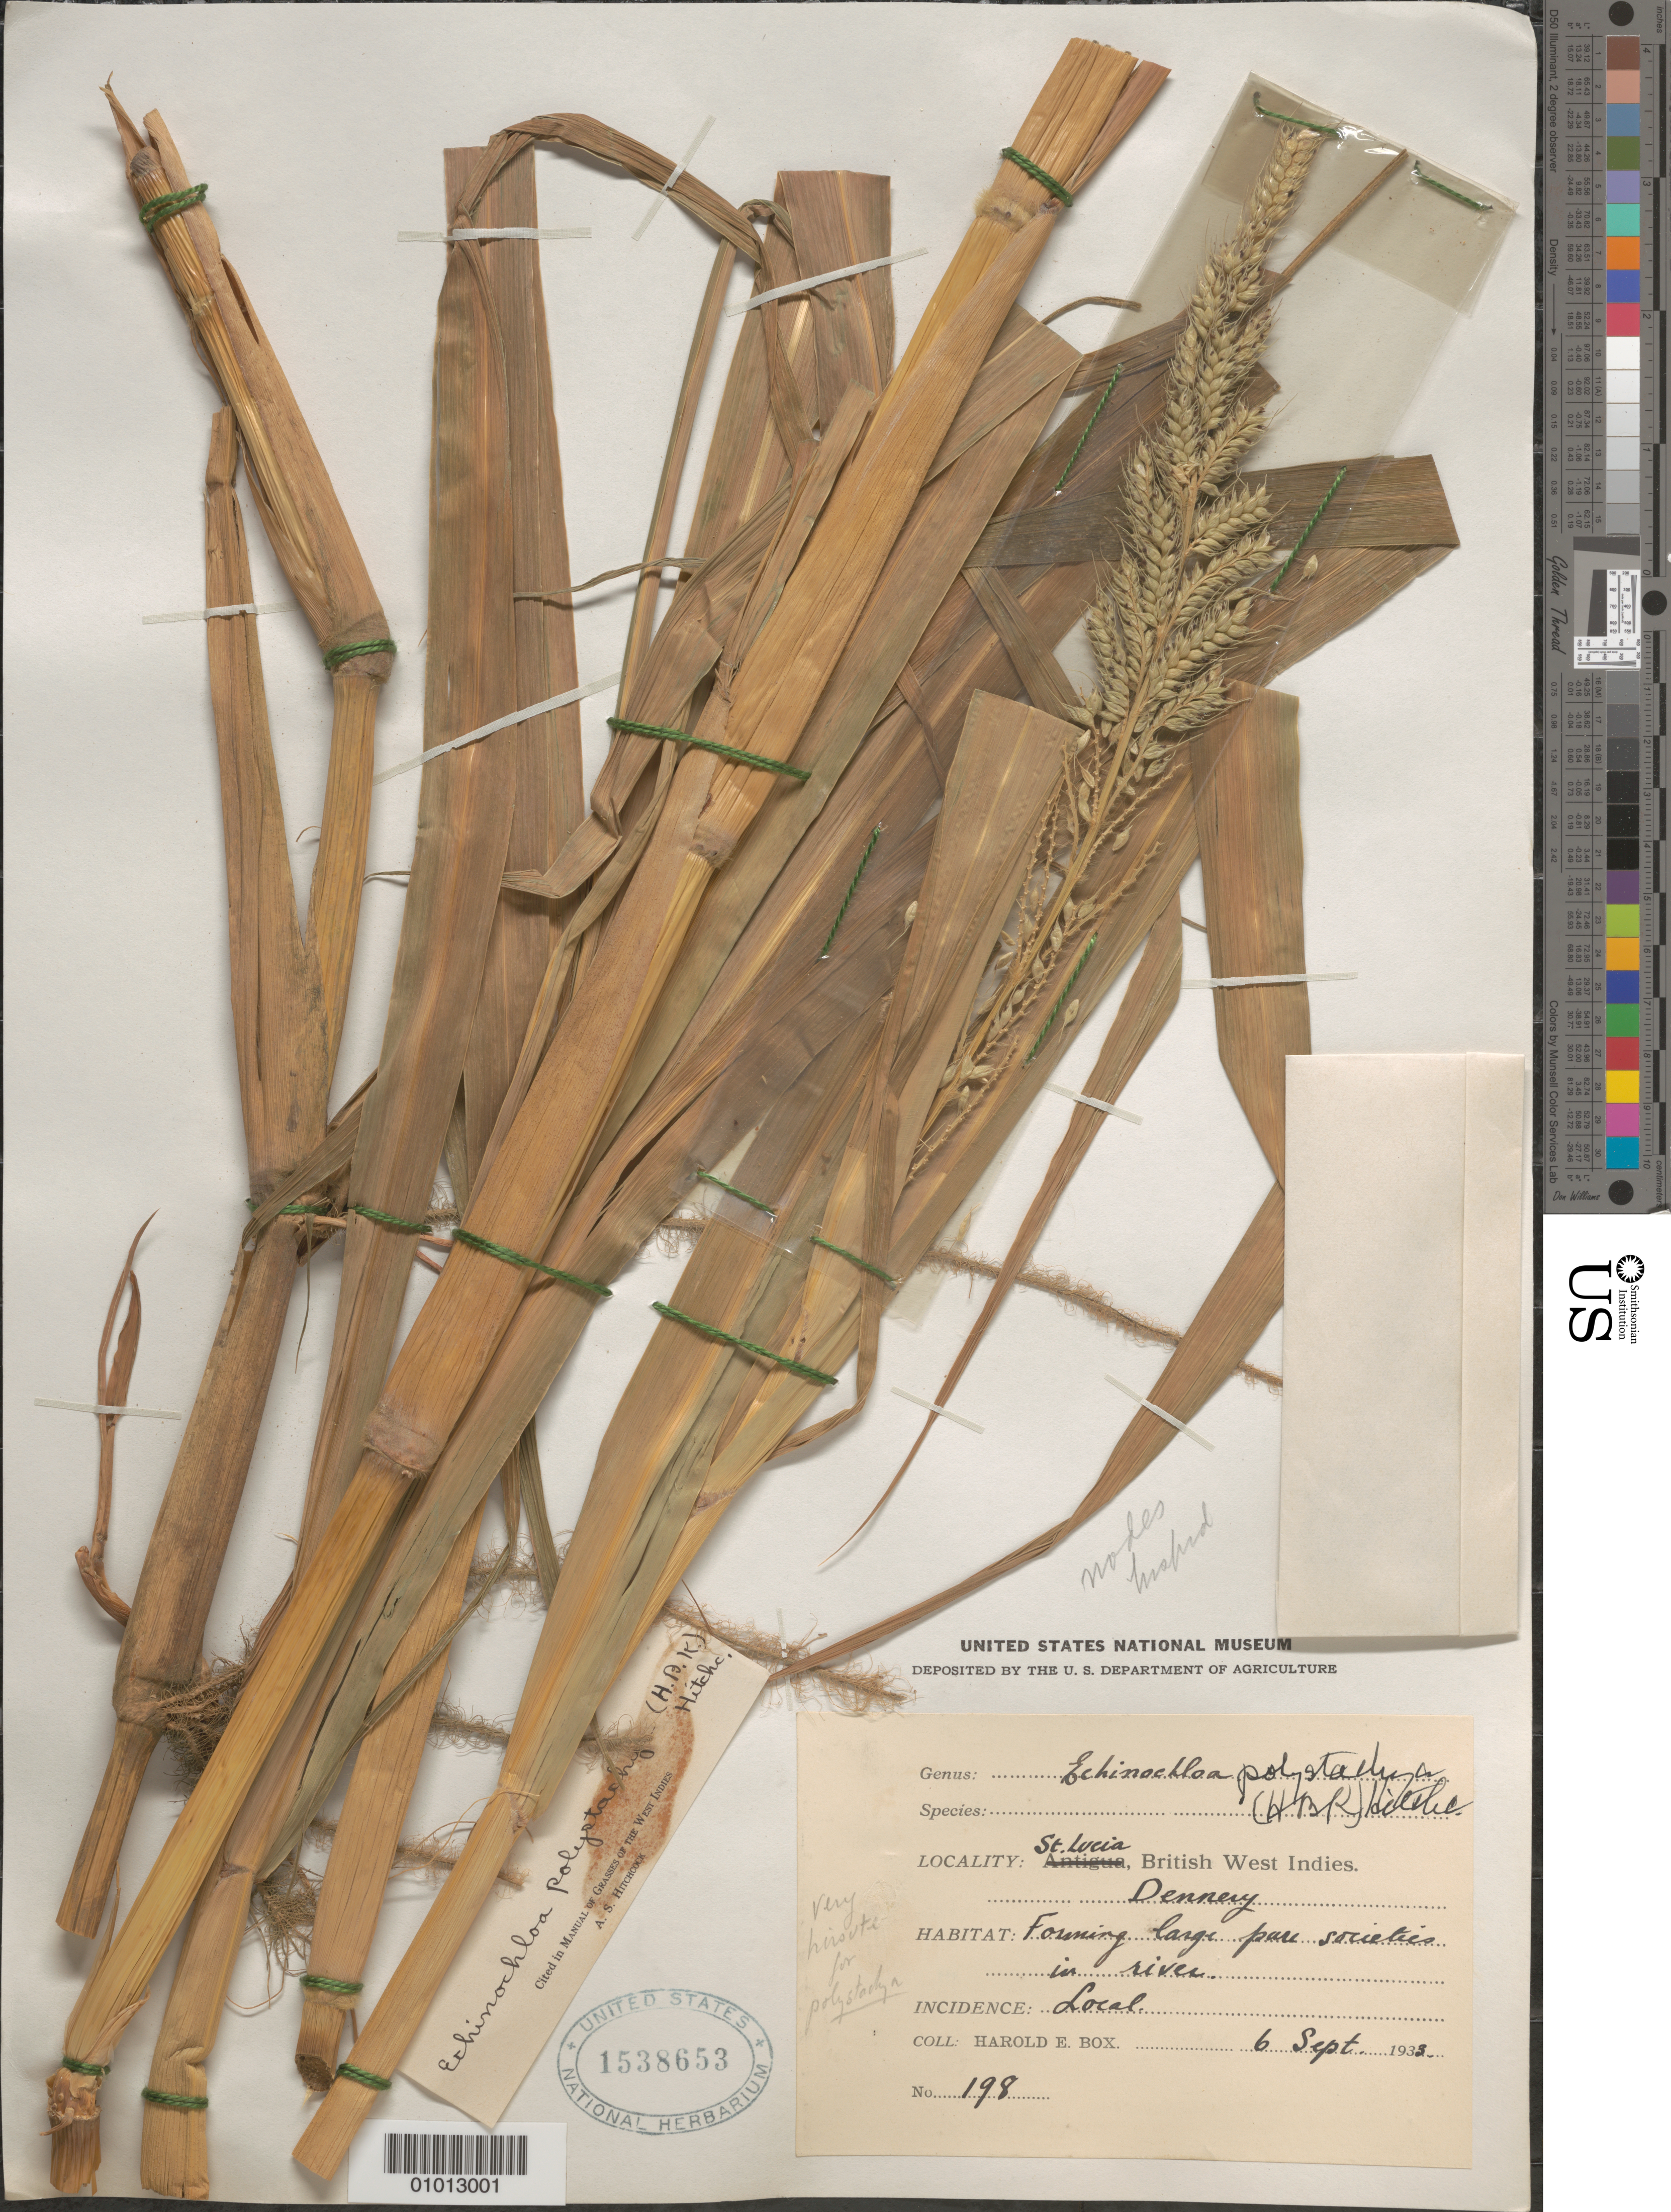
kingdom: Plantae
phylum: Tracheophyta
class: Liliopsida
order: Poales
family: Poaceae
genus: Echinochloa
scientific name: Echinochloa polystachya var. spectabilis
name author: (Nees ex Trin.) Mart. Crov.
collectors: H. E. Box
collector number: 198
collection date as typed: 06 Sep 1933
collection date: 1933-09-06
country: St. Lucia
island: St. Lucia I.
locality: Denney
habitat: Forming large pure societies in river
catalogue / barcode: US 1538653